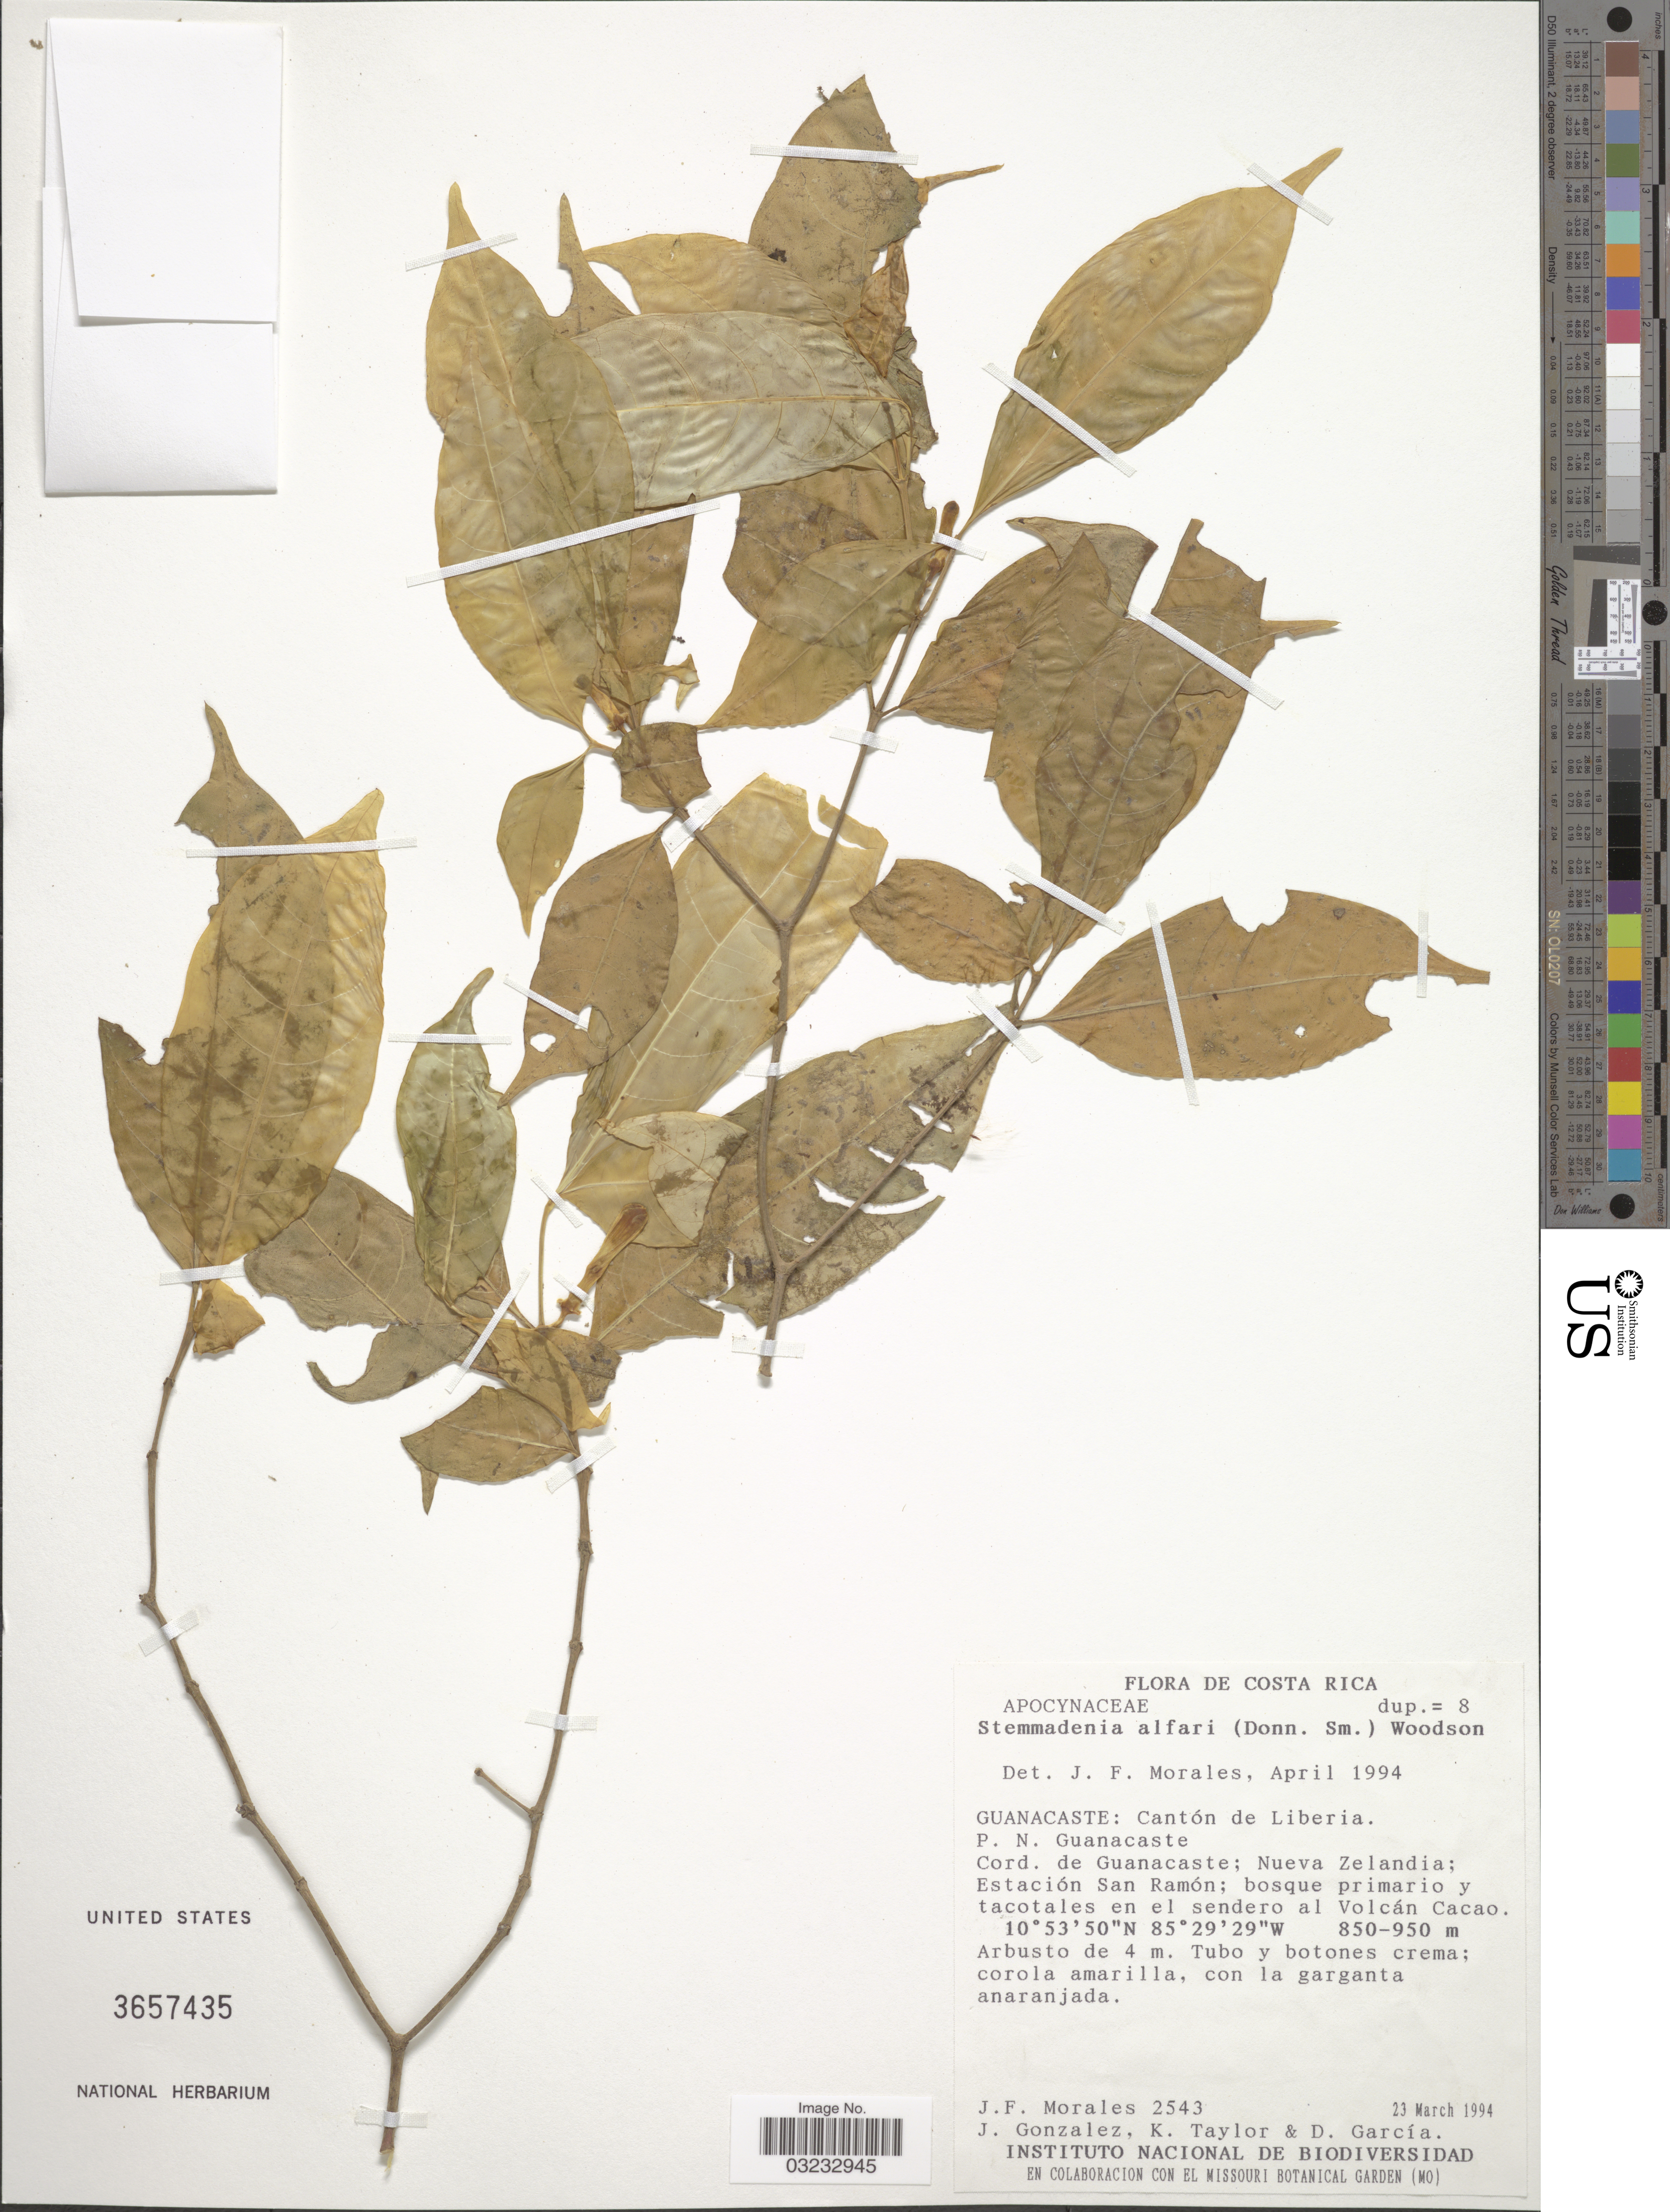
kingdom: Plantae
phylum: Tracheophyta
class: Magnoliopsida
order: Gentianales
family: Apocynaceae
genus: Stemmadenia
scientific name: Stemmadenia alfaroi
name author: (Donn. Sm.) Woodson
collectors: J. Morales, J. Gonzalez, K. Taylor & D. García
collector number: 2543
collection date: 1994-03-23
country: Costa Rica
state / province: Guanacaste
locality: Guanacaste: Cantón de Liberia, P. N. Guanacaste, Cord. de Guanacaste; Nueva Zelandia; Estación San Ramón.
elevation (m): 850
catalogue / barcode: US 3657435